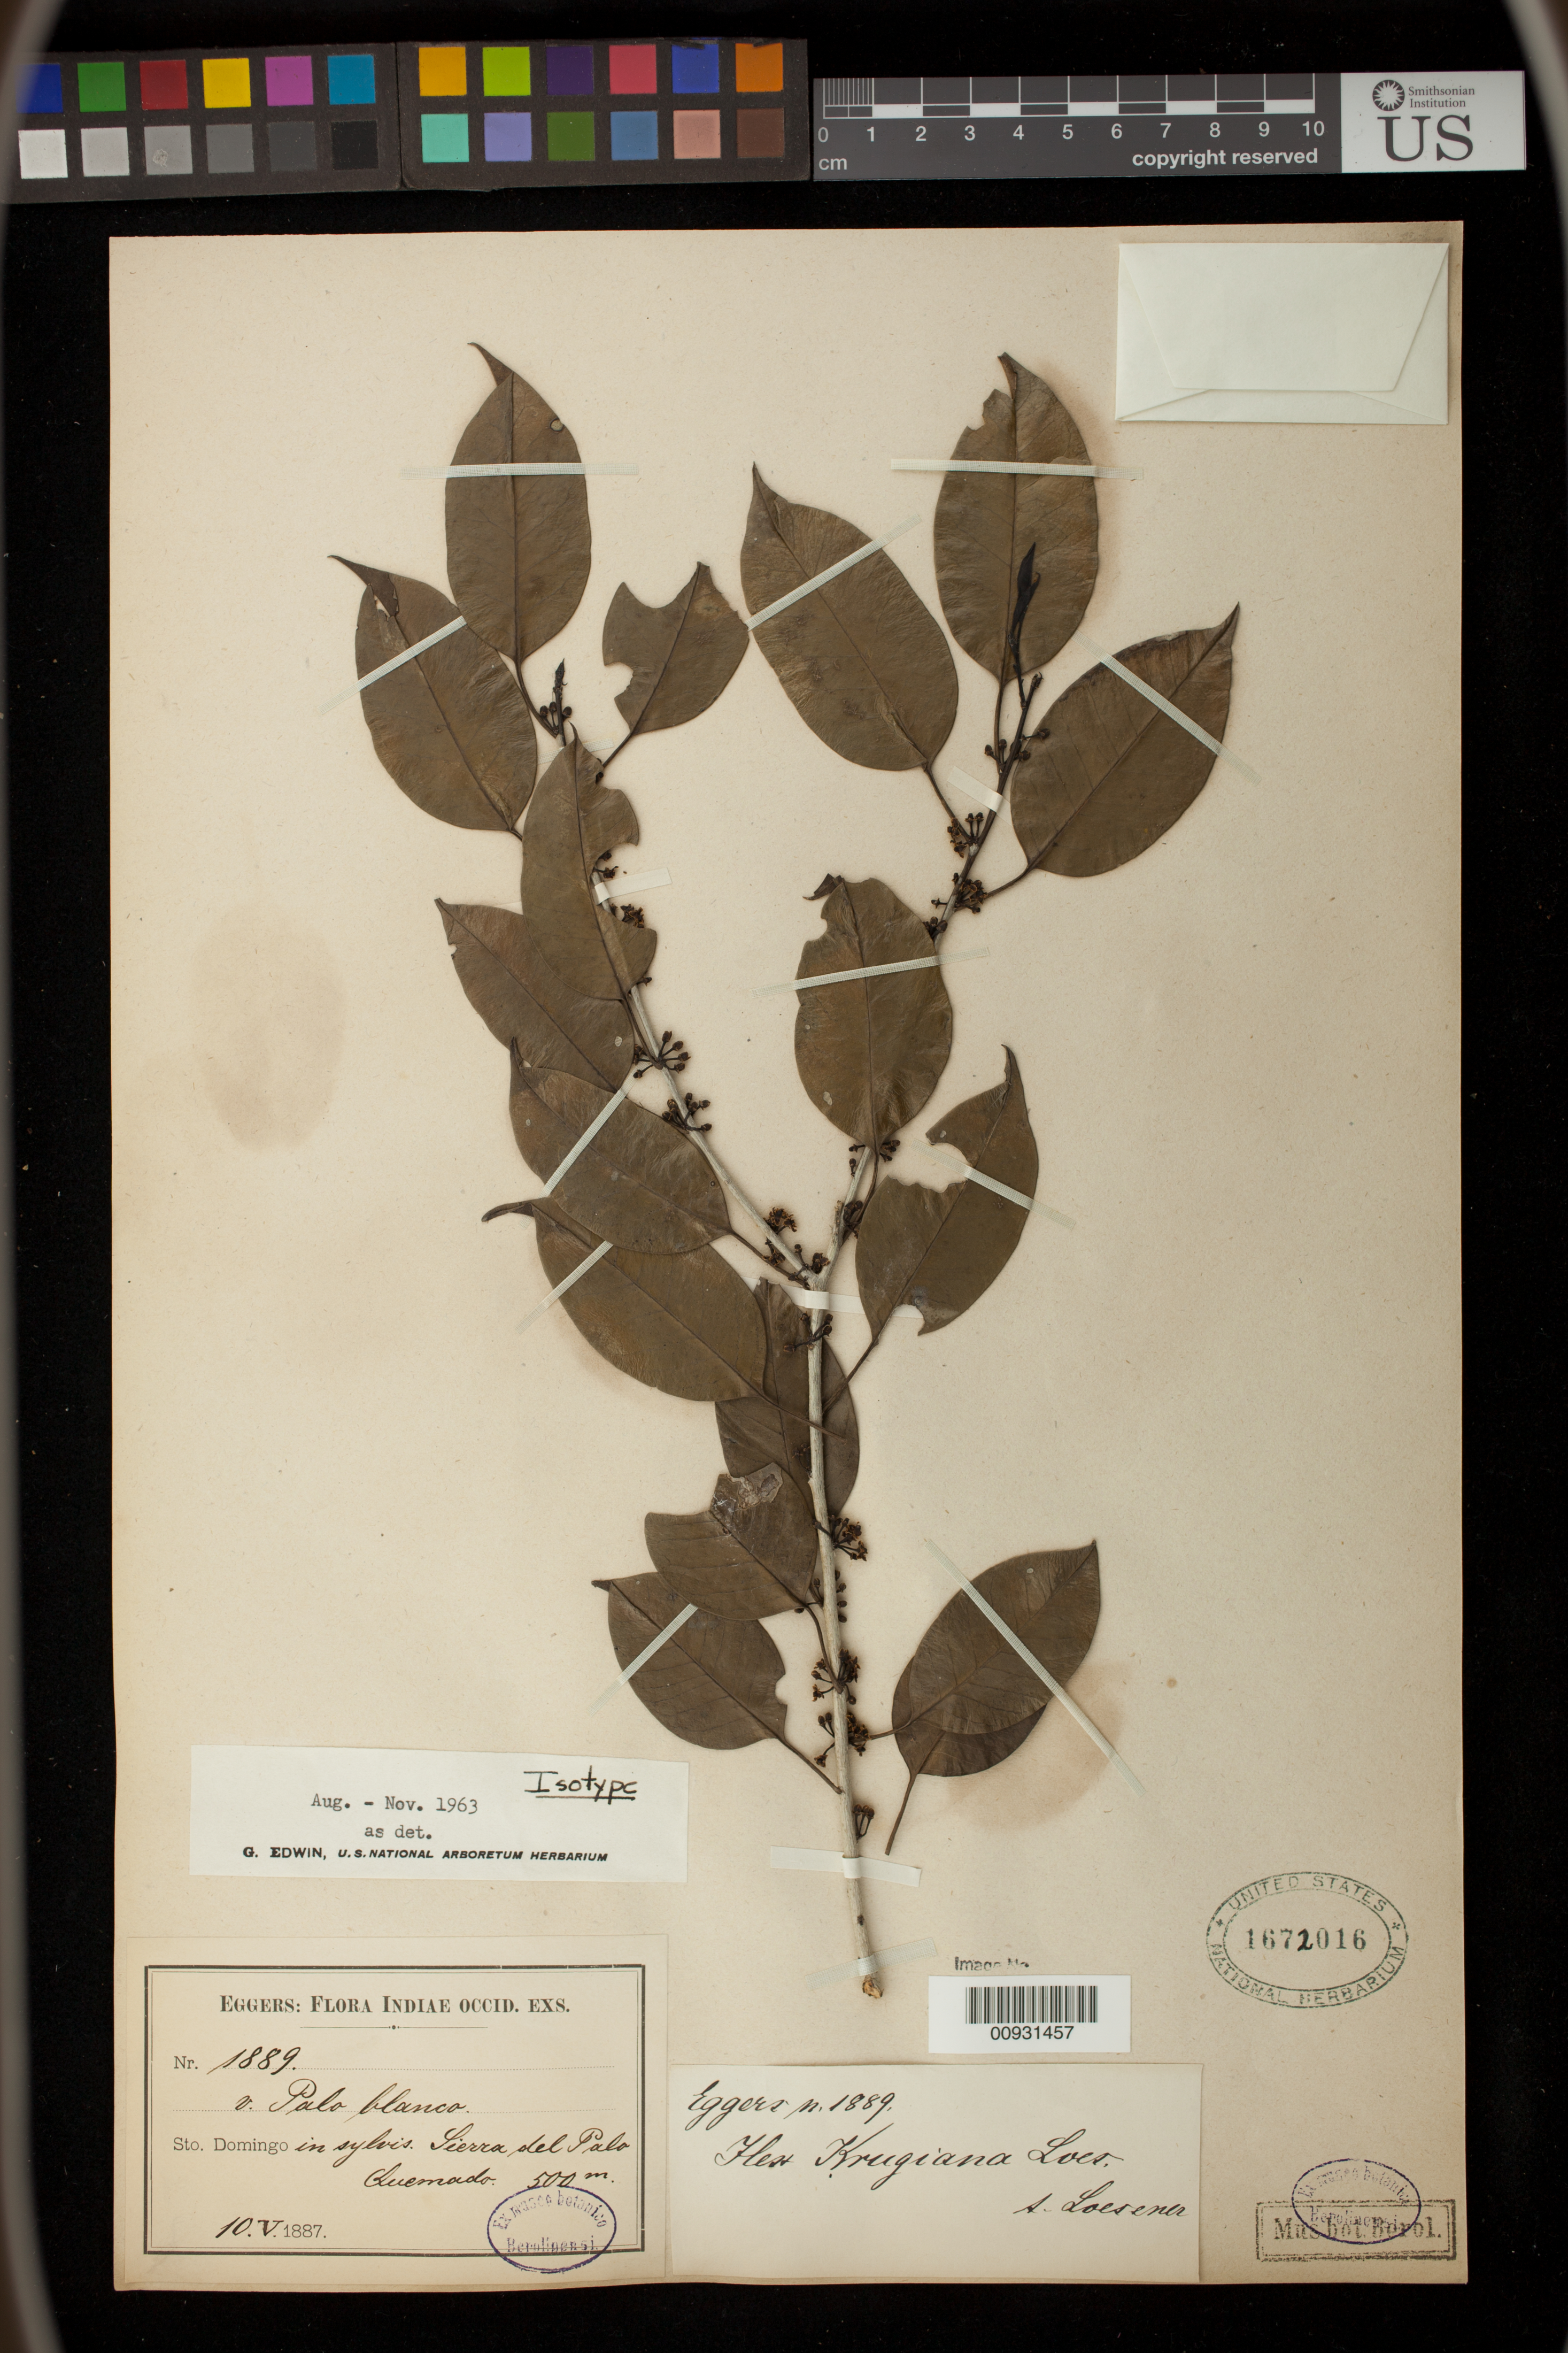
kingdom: Plantae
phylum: Tracheophyta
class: Magnoliopsida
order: Aquifoliales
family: Aquifoliaceae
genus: Ilex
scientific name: Ilex krugiana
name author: Loes.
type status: Isosyntype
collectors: H. F. A. von Eggers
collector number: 1889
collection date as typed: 10 May 1887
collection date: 1887-05-10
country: Dominican Republic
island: Hispaniola Island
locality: Sto. Domingo, Sierra del Palo Quemado.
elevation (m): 500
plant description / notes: Annotated as "isotype" by G. Edwin (1963).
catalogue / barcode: US 1672016